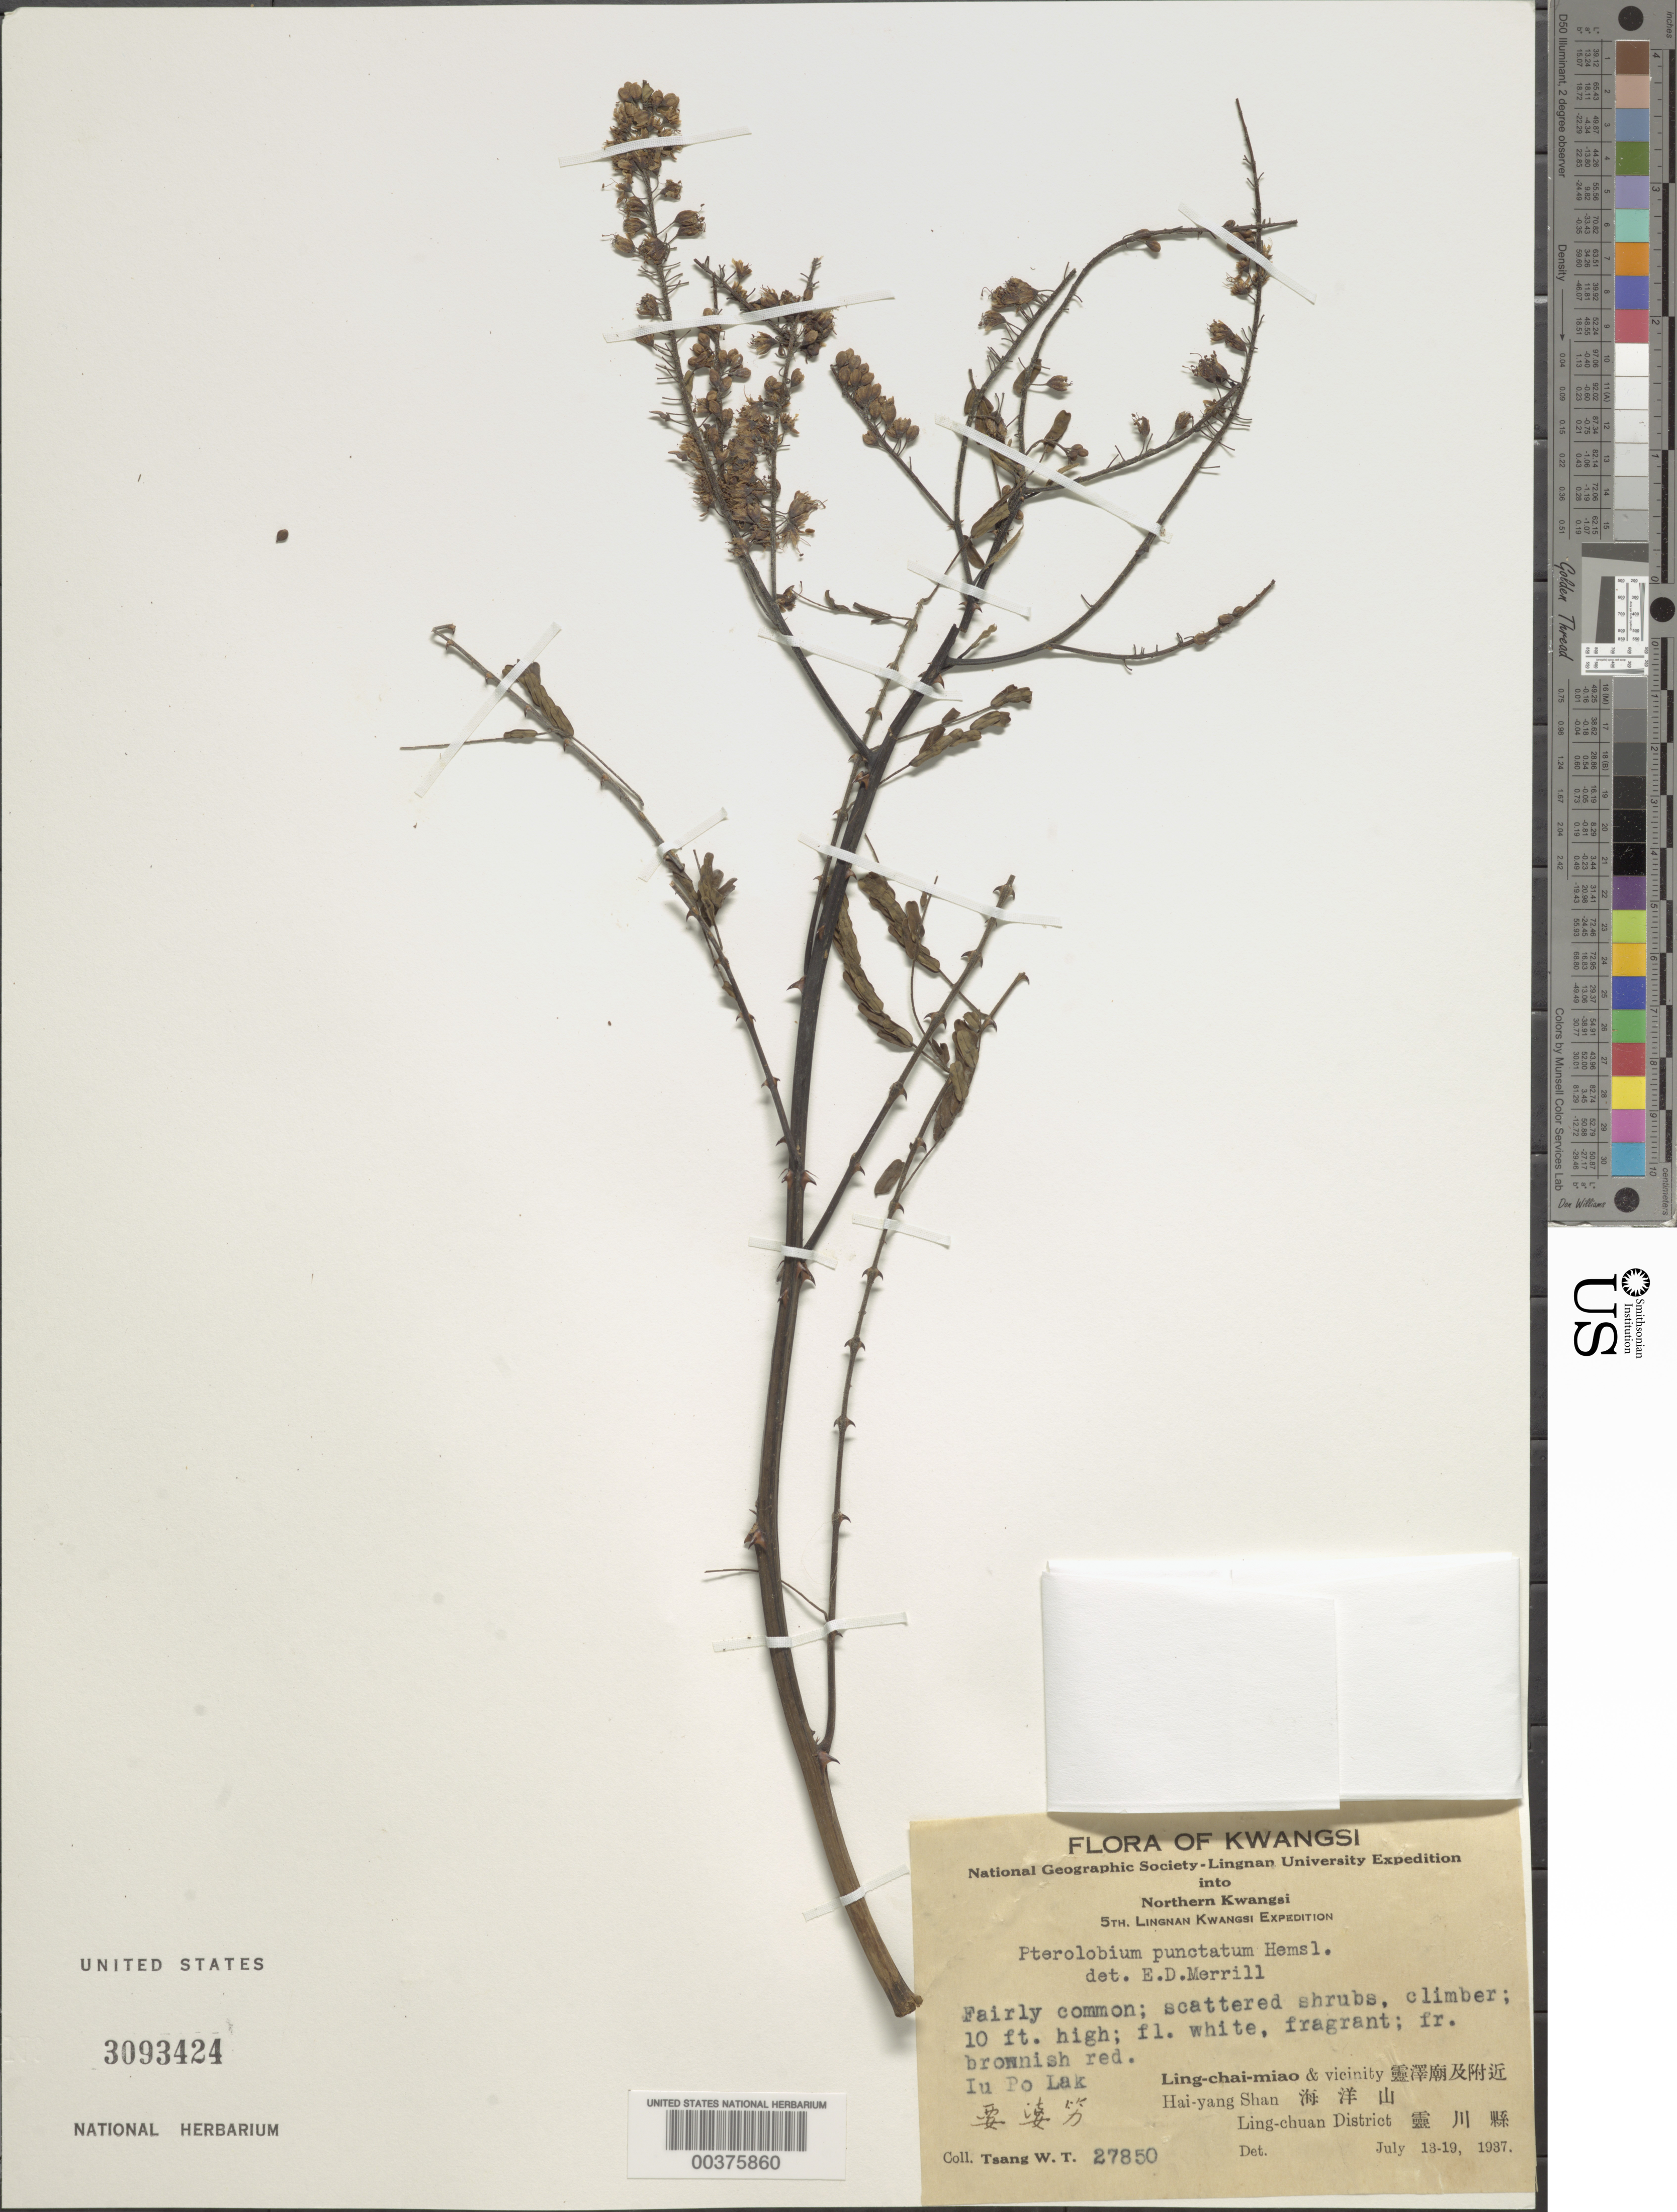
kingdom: Plantae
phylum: Tracheophyta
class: Magnoliopsida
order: Fabales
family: Fabaceae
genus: Pterolobium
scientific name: Pterolobium punctatum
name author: Hemsl.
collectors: W. T. Tsang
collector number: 27850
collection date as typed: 18 Jul 1937 to 19 Jul 1937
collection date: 1937-07-18/1937-07-19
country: China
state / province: Guangxi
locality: Ling-chai-miao and vicinity; hai-yang shan; ling-chuan dist.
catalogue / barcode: US 3093424